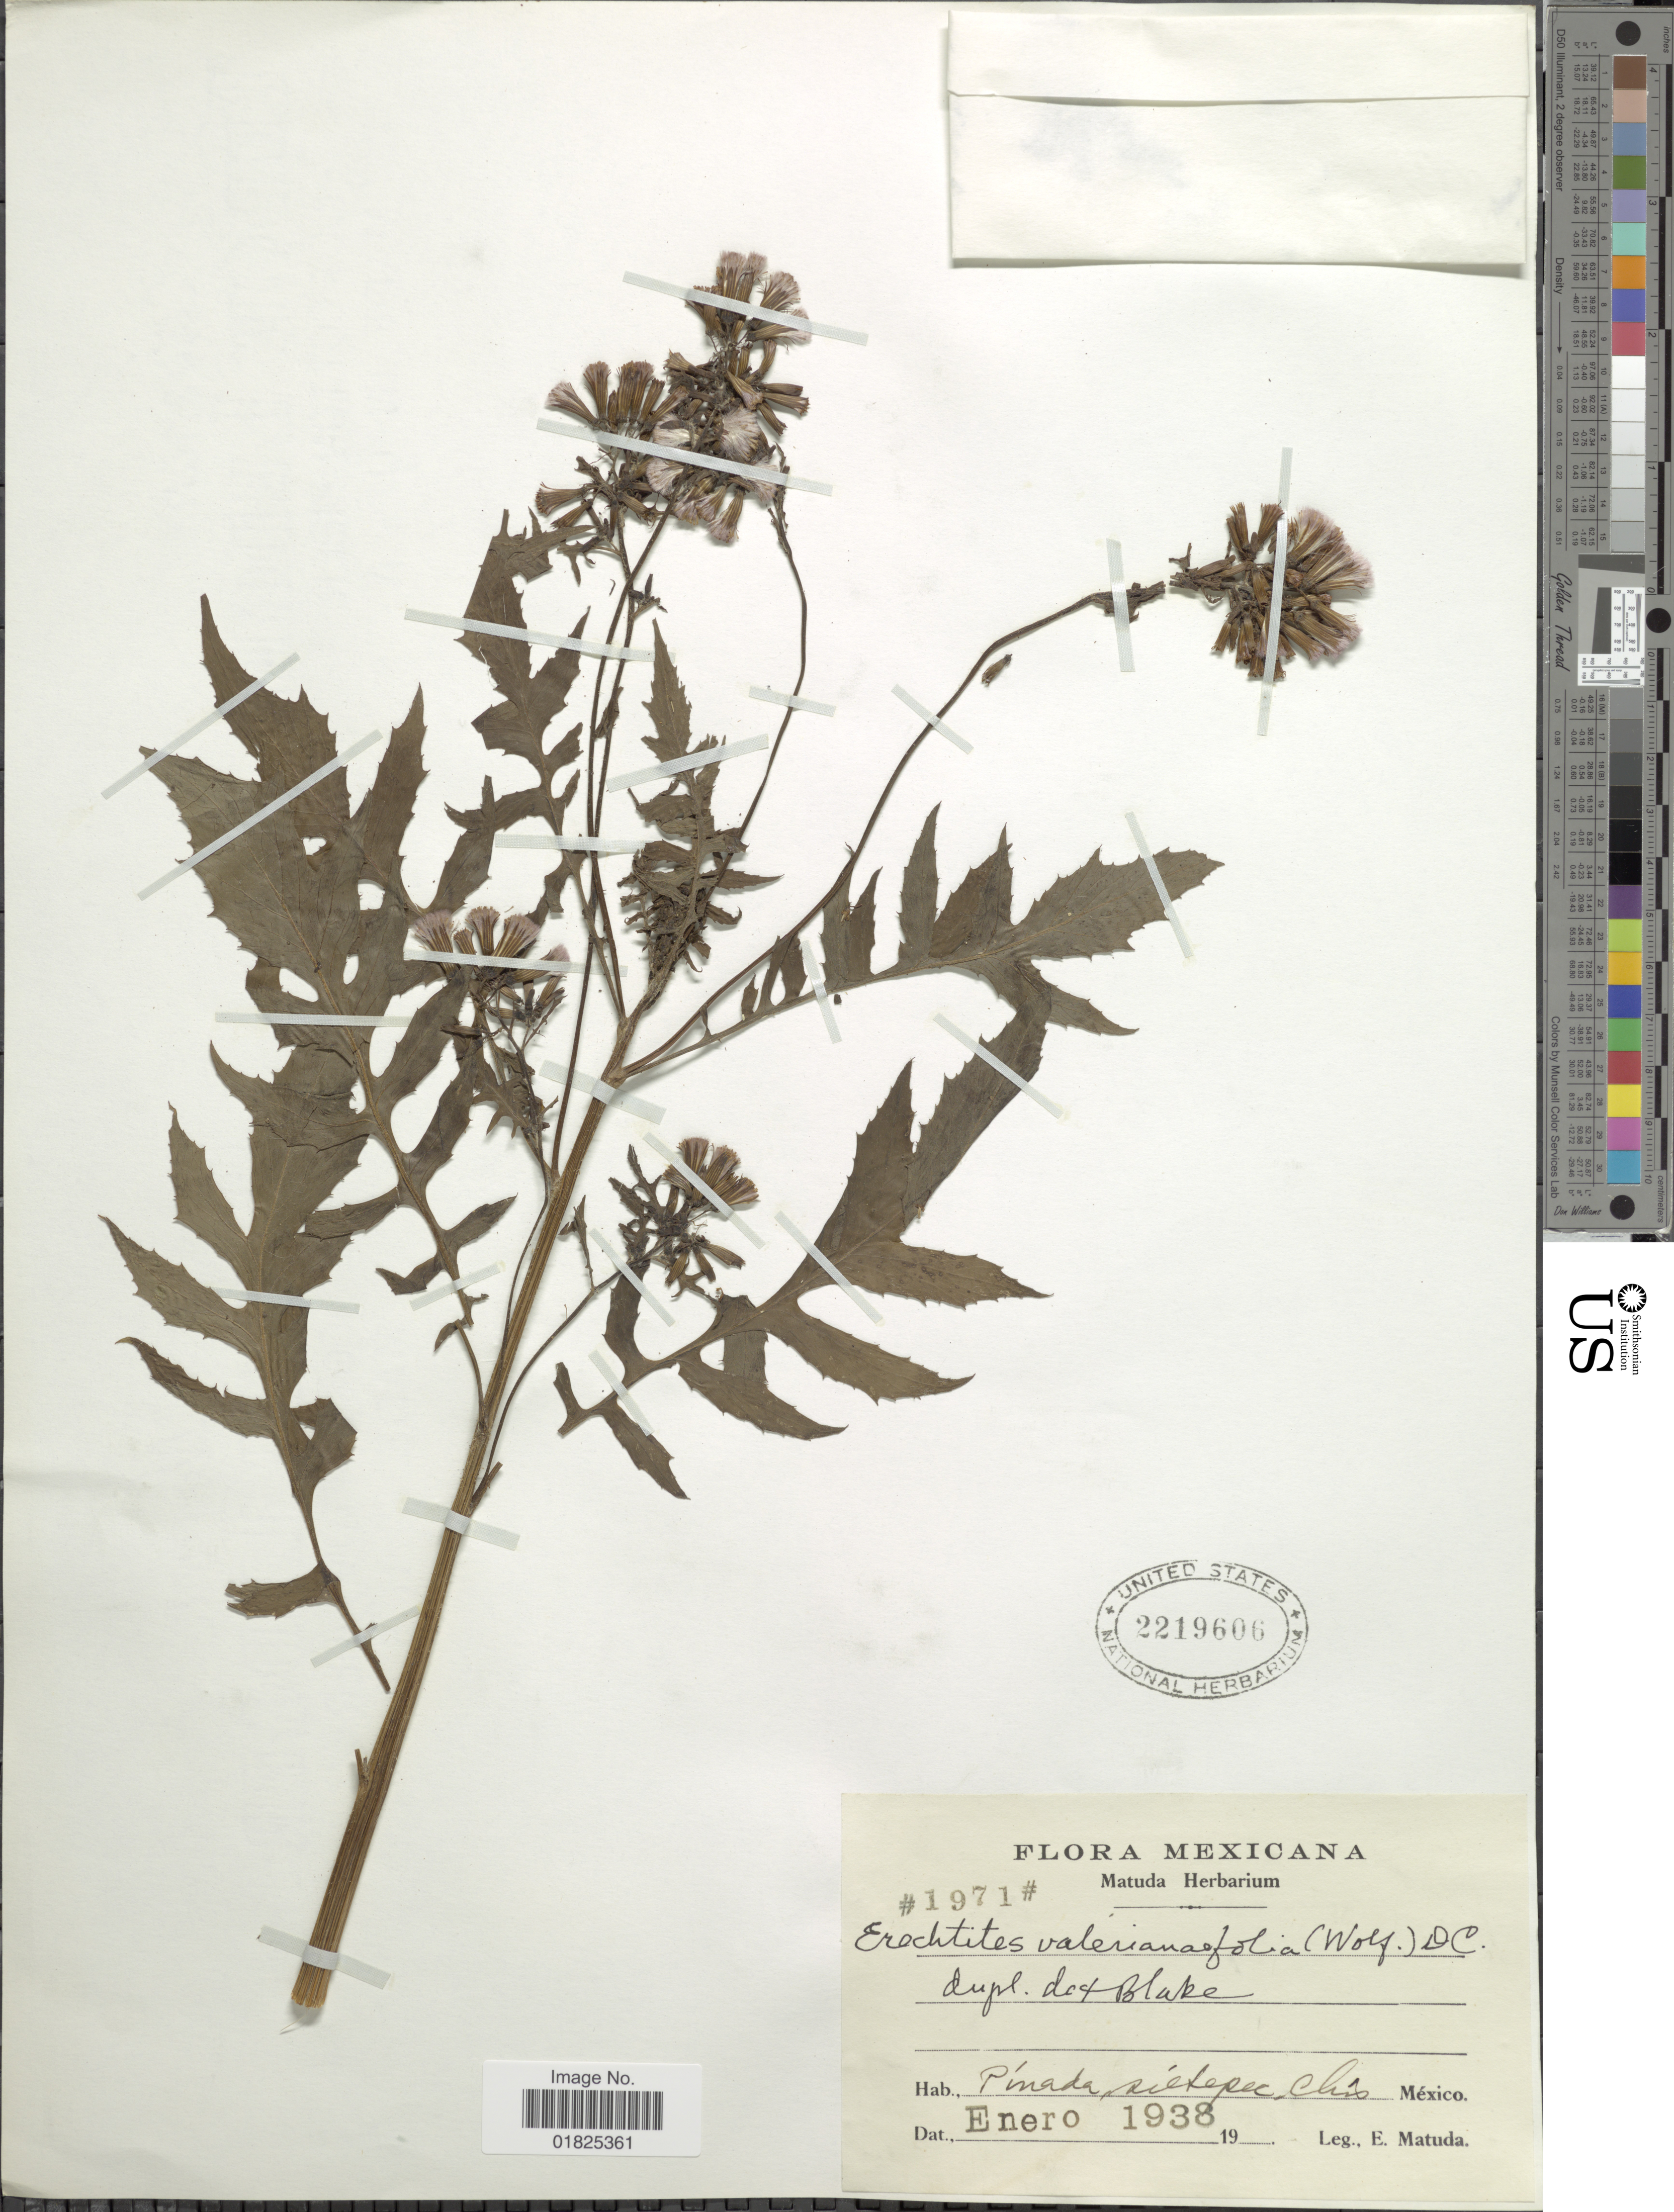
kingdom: Plantae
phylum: Tracheophyta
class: Magnoliopsida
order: Asterales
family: Asteraceae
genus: Erechtites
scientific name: Erechtites valerianifolius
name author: (Link ex Spreng.) DC.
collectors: E. Matuda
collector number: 1971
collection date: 1938-01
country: Mexico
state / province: Chiapas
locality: Pinada sultepec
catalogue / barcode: US 2219606